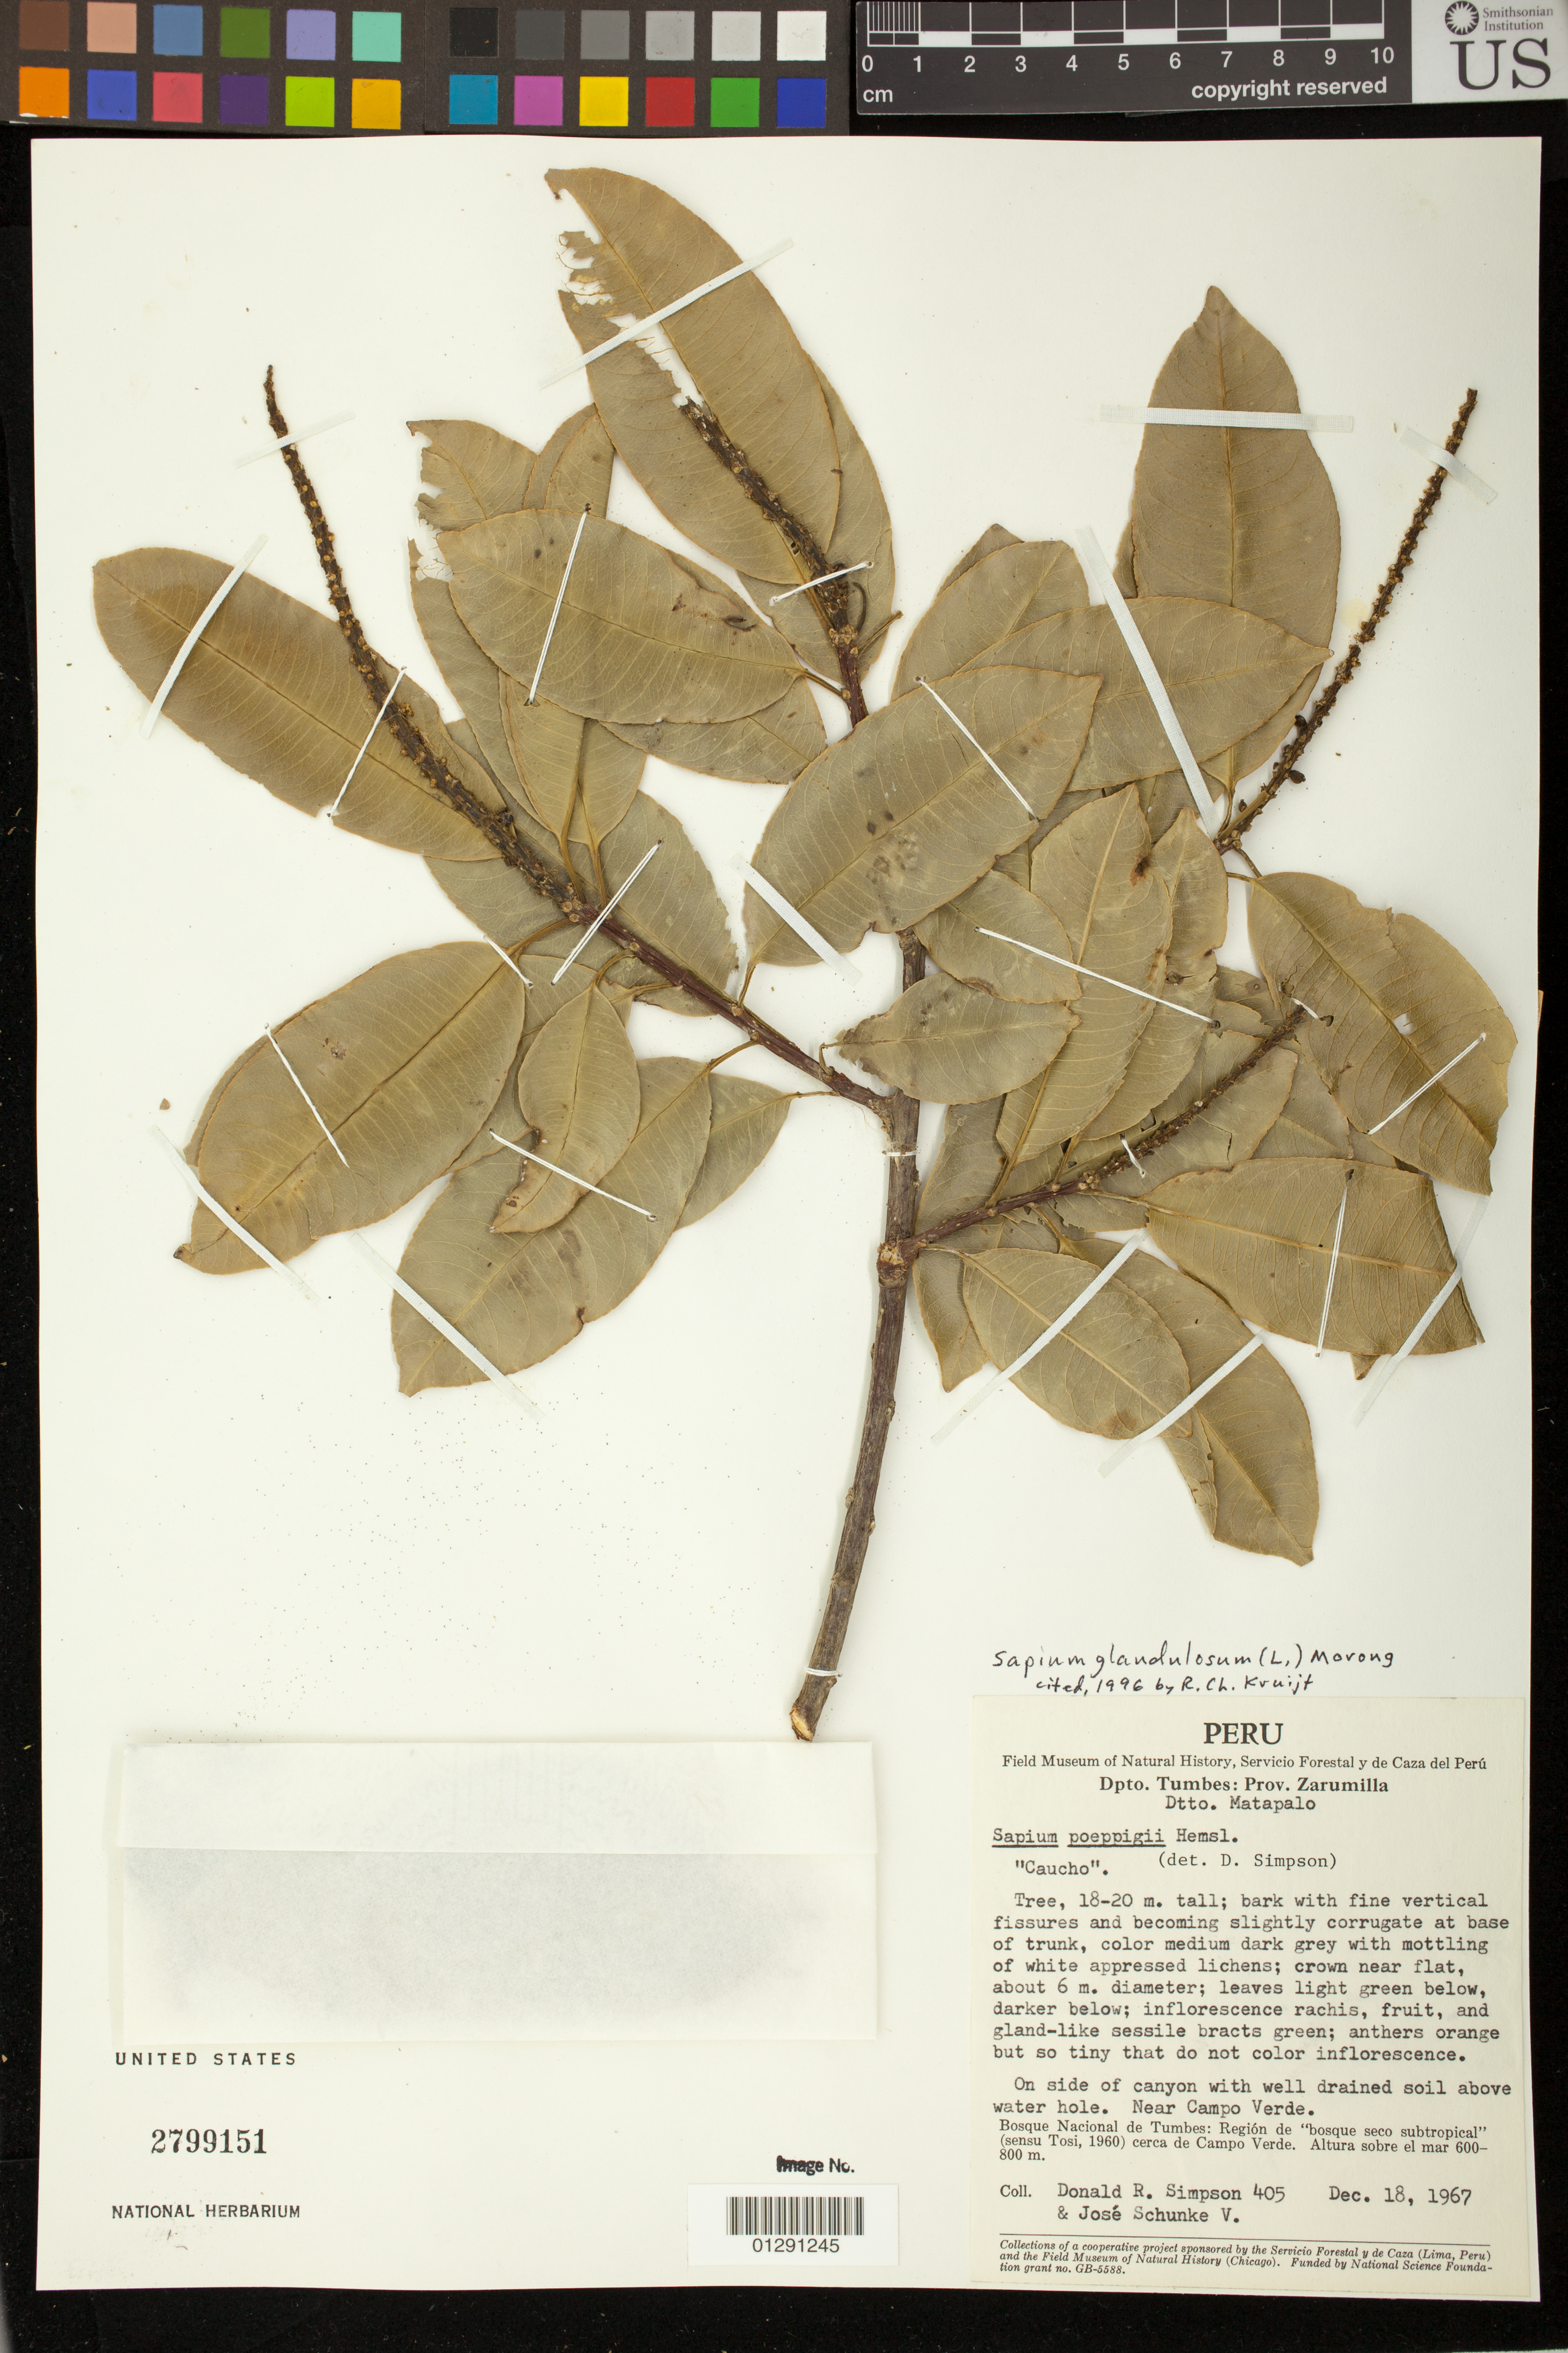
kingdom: Plantae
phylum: Tracheophyta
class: Magnoliopsida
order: Malpighiales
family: Euphorbiaceae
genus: Sapium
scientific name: Sapium glandulatum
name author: (Vell.) Pax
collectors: D. R. Simpson & J. Schunke Vigo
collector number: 405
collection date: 1967-12-18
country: Peru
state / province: Tumbes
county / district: Zarumilla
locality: Near Campo Verde, Matapalo, Prov. Zarumilla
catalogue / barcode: US 2799151